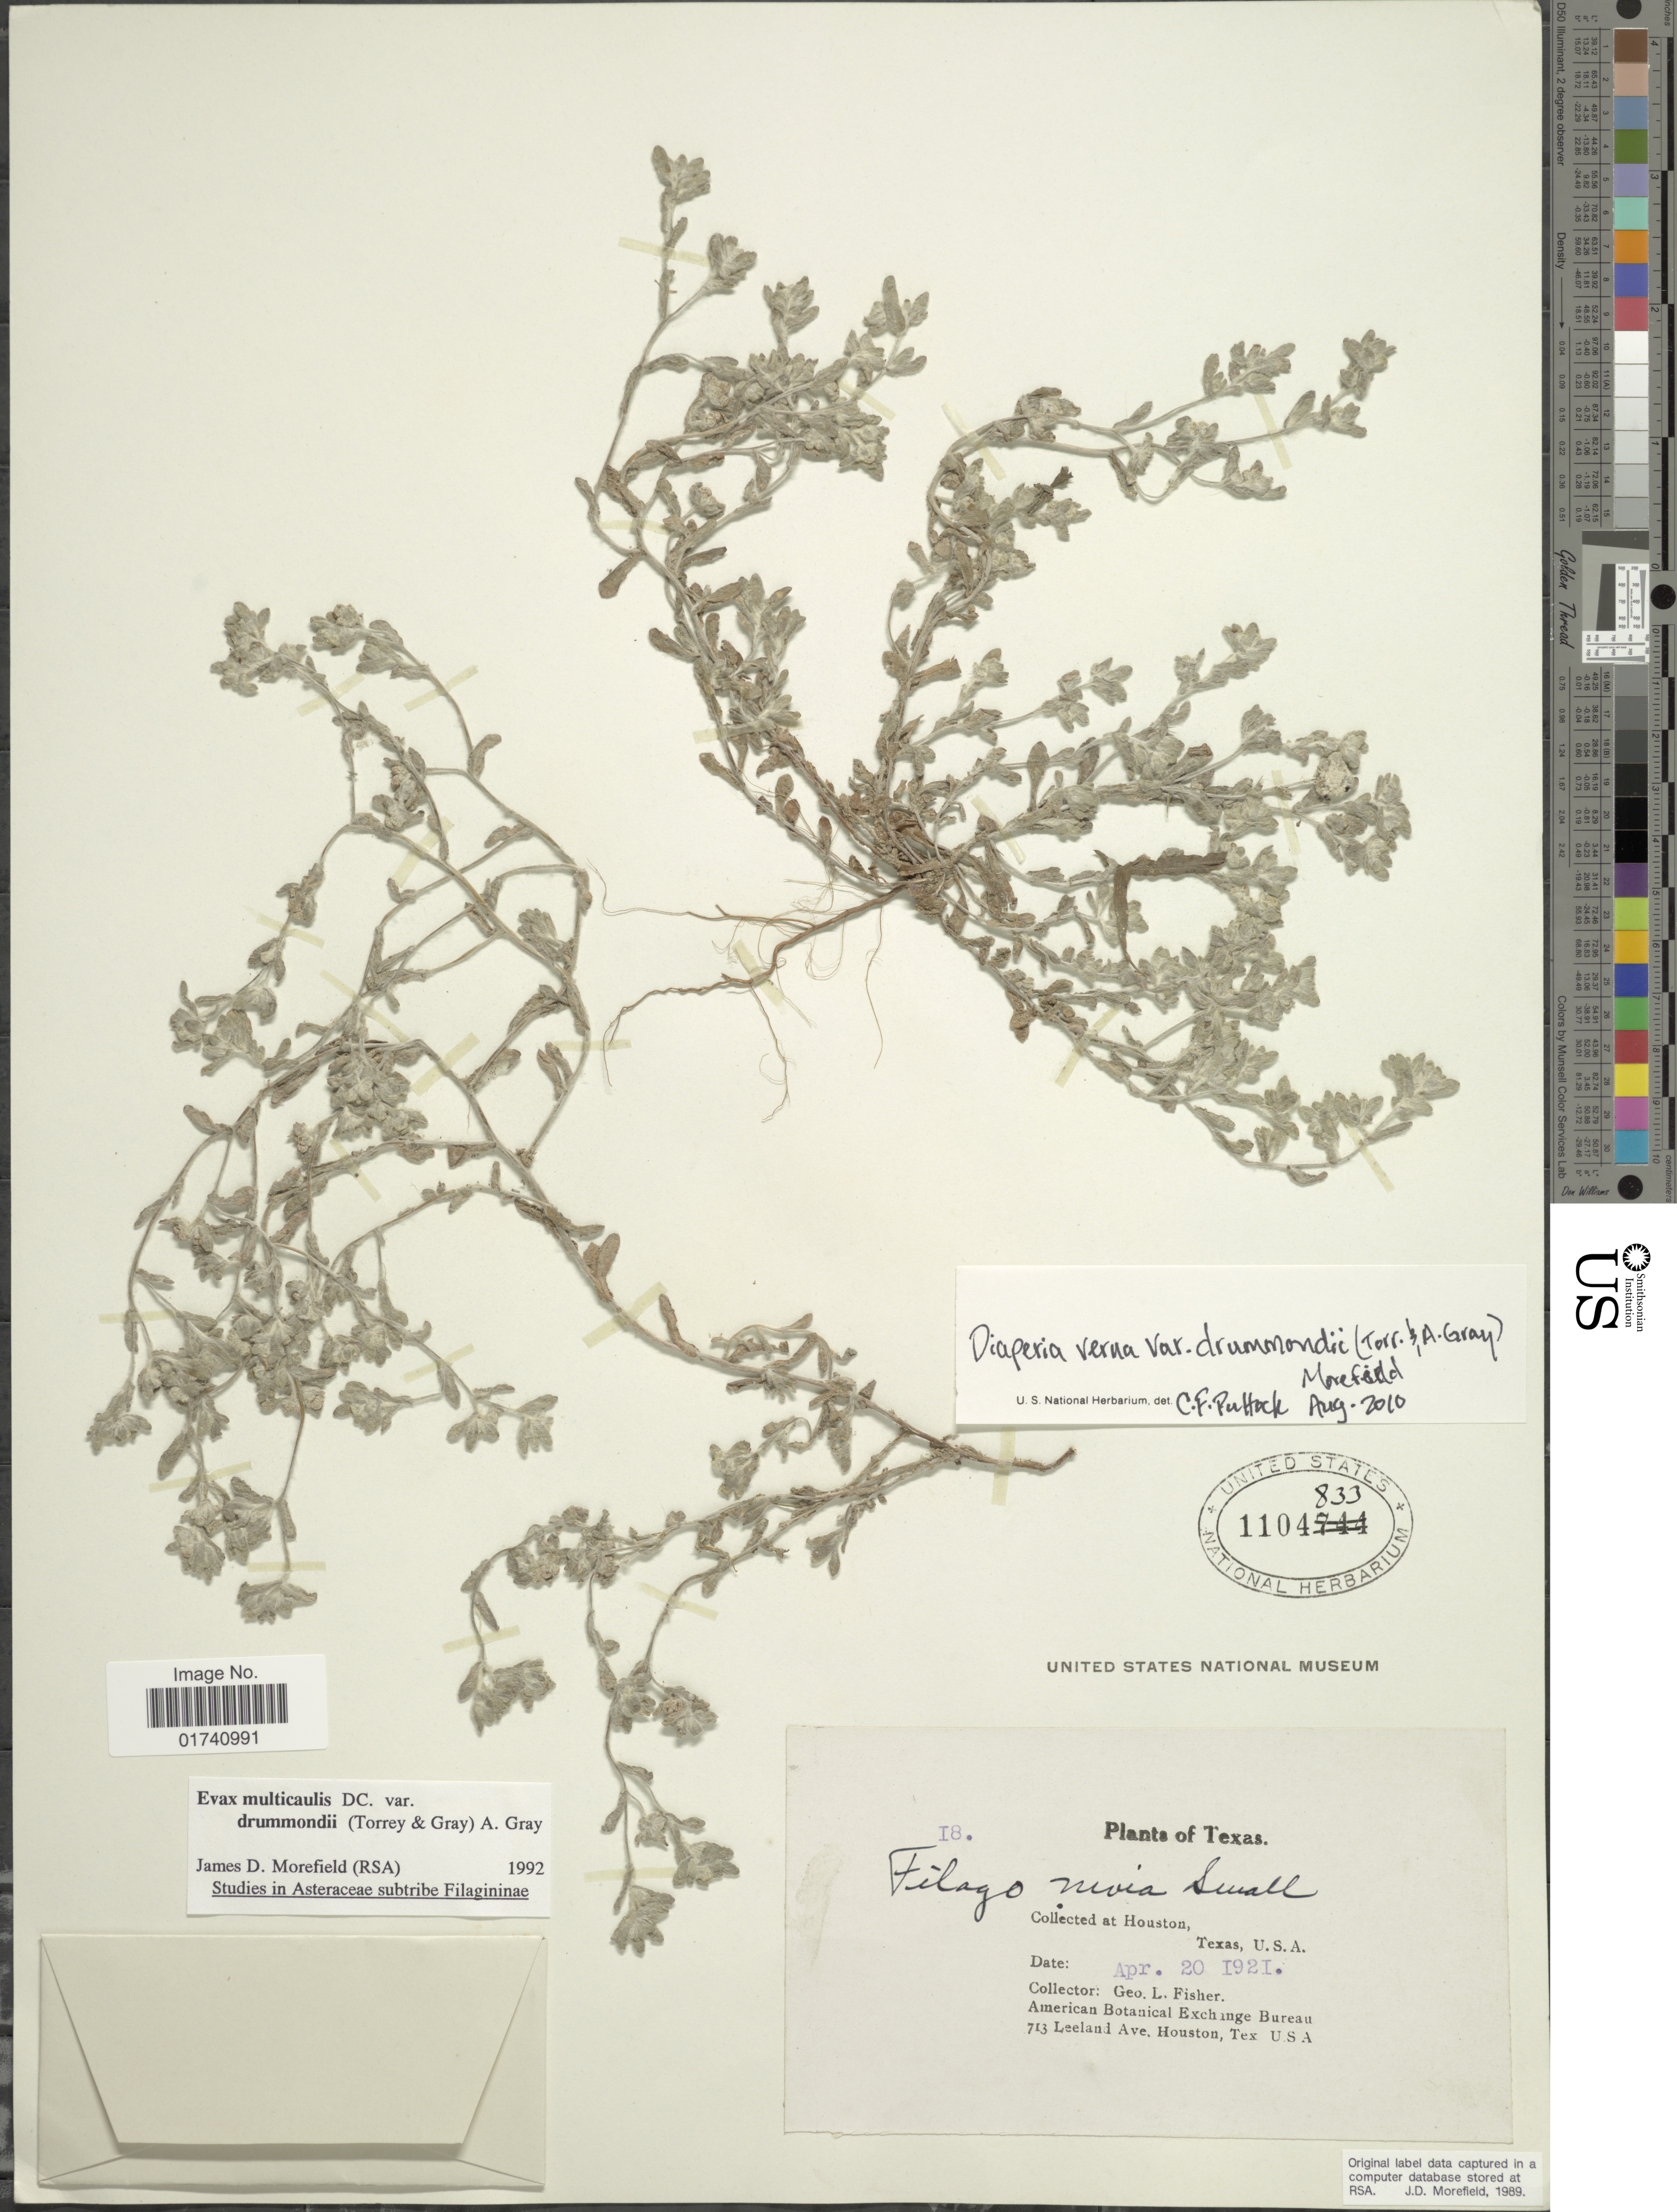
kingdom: Plantae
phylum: Tracheophyta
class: Magnoliopsida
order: Asterales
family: Asteraceae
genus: Diaperia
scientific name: Diaperia verna var. drummondii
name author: (Torr. & A. Gray) Morefield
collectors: G. L. Fisher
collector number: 18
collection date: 1921-04-20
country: United States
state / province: Texas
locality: Houston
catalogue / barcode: US 1104833